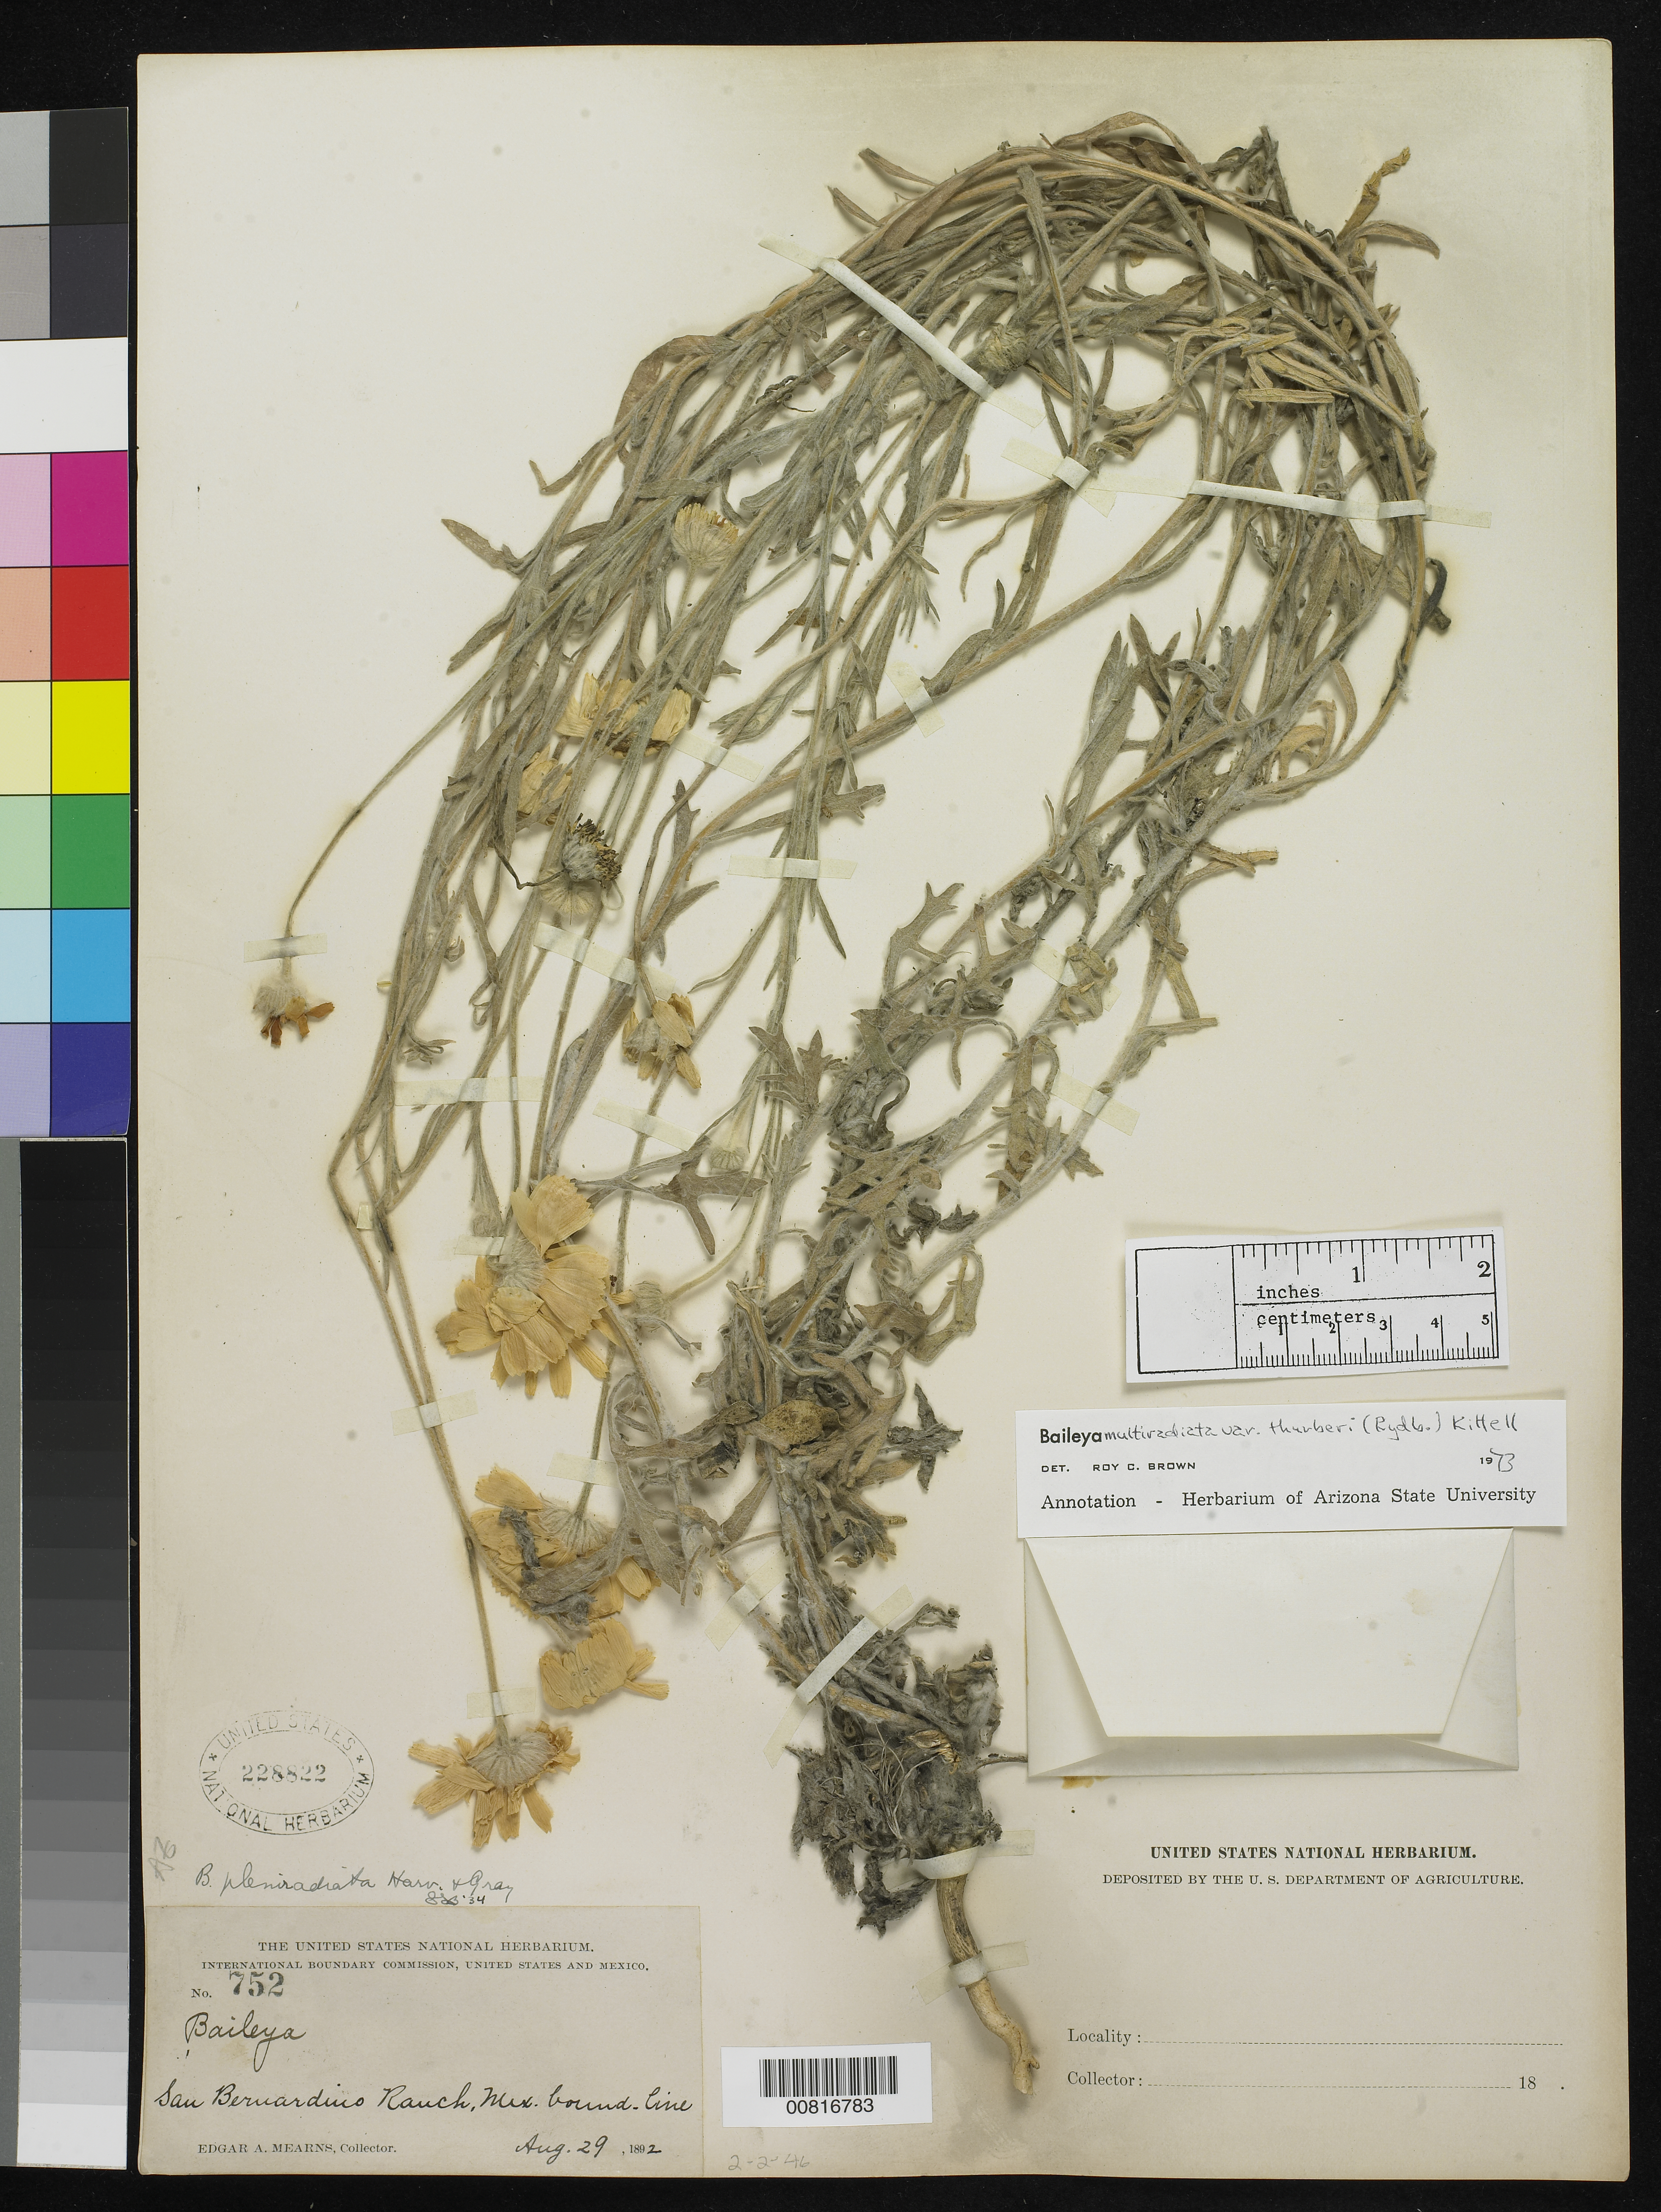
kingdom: Plantae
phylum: Tracheophyta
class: Magnoliopsida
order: Asterales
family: Asteraceae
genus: Baileya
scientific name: Baileya multiradiata var. thurberi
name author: (Rydb.) Kittell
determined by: Brown, Roy C.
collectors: E. A. Mearns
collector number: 752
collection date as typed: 29 Aug 1892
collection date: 1892-08-29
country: United States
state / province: Arizona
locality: San Bernardino Ranch, Mexican Boundary Line.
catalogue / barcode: US 228822